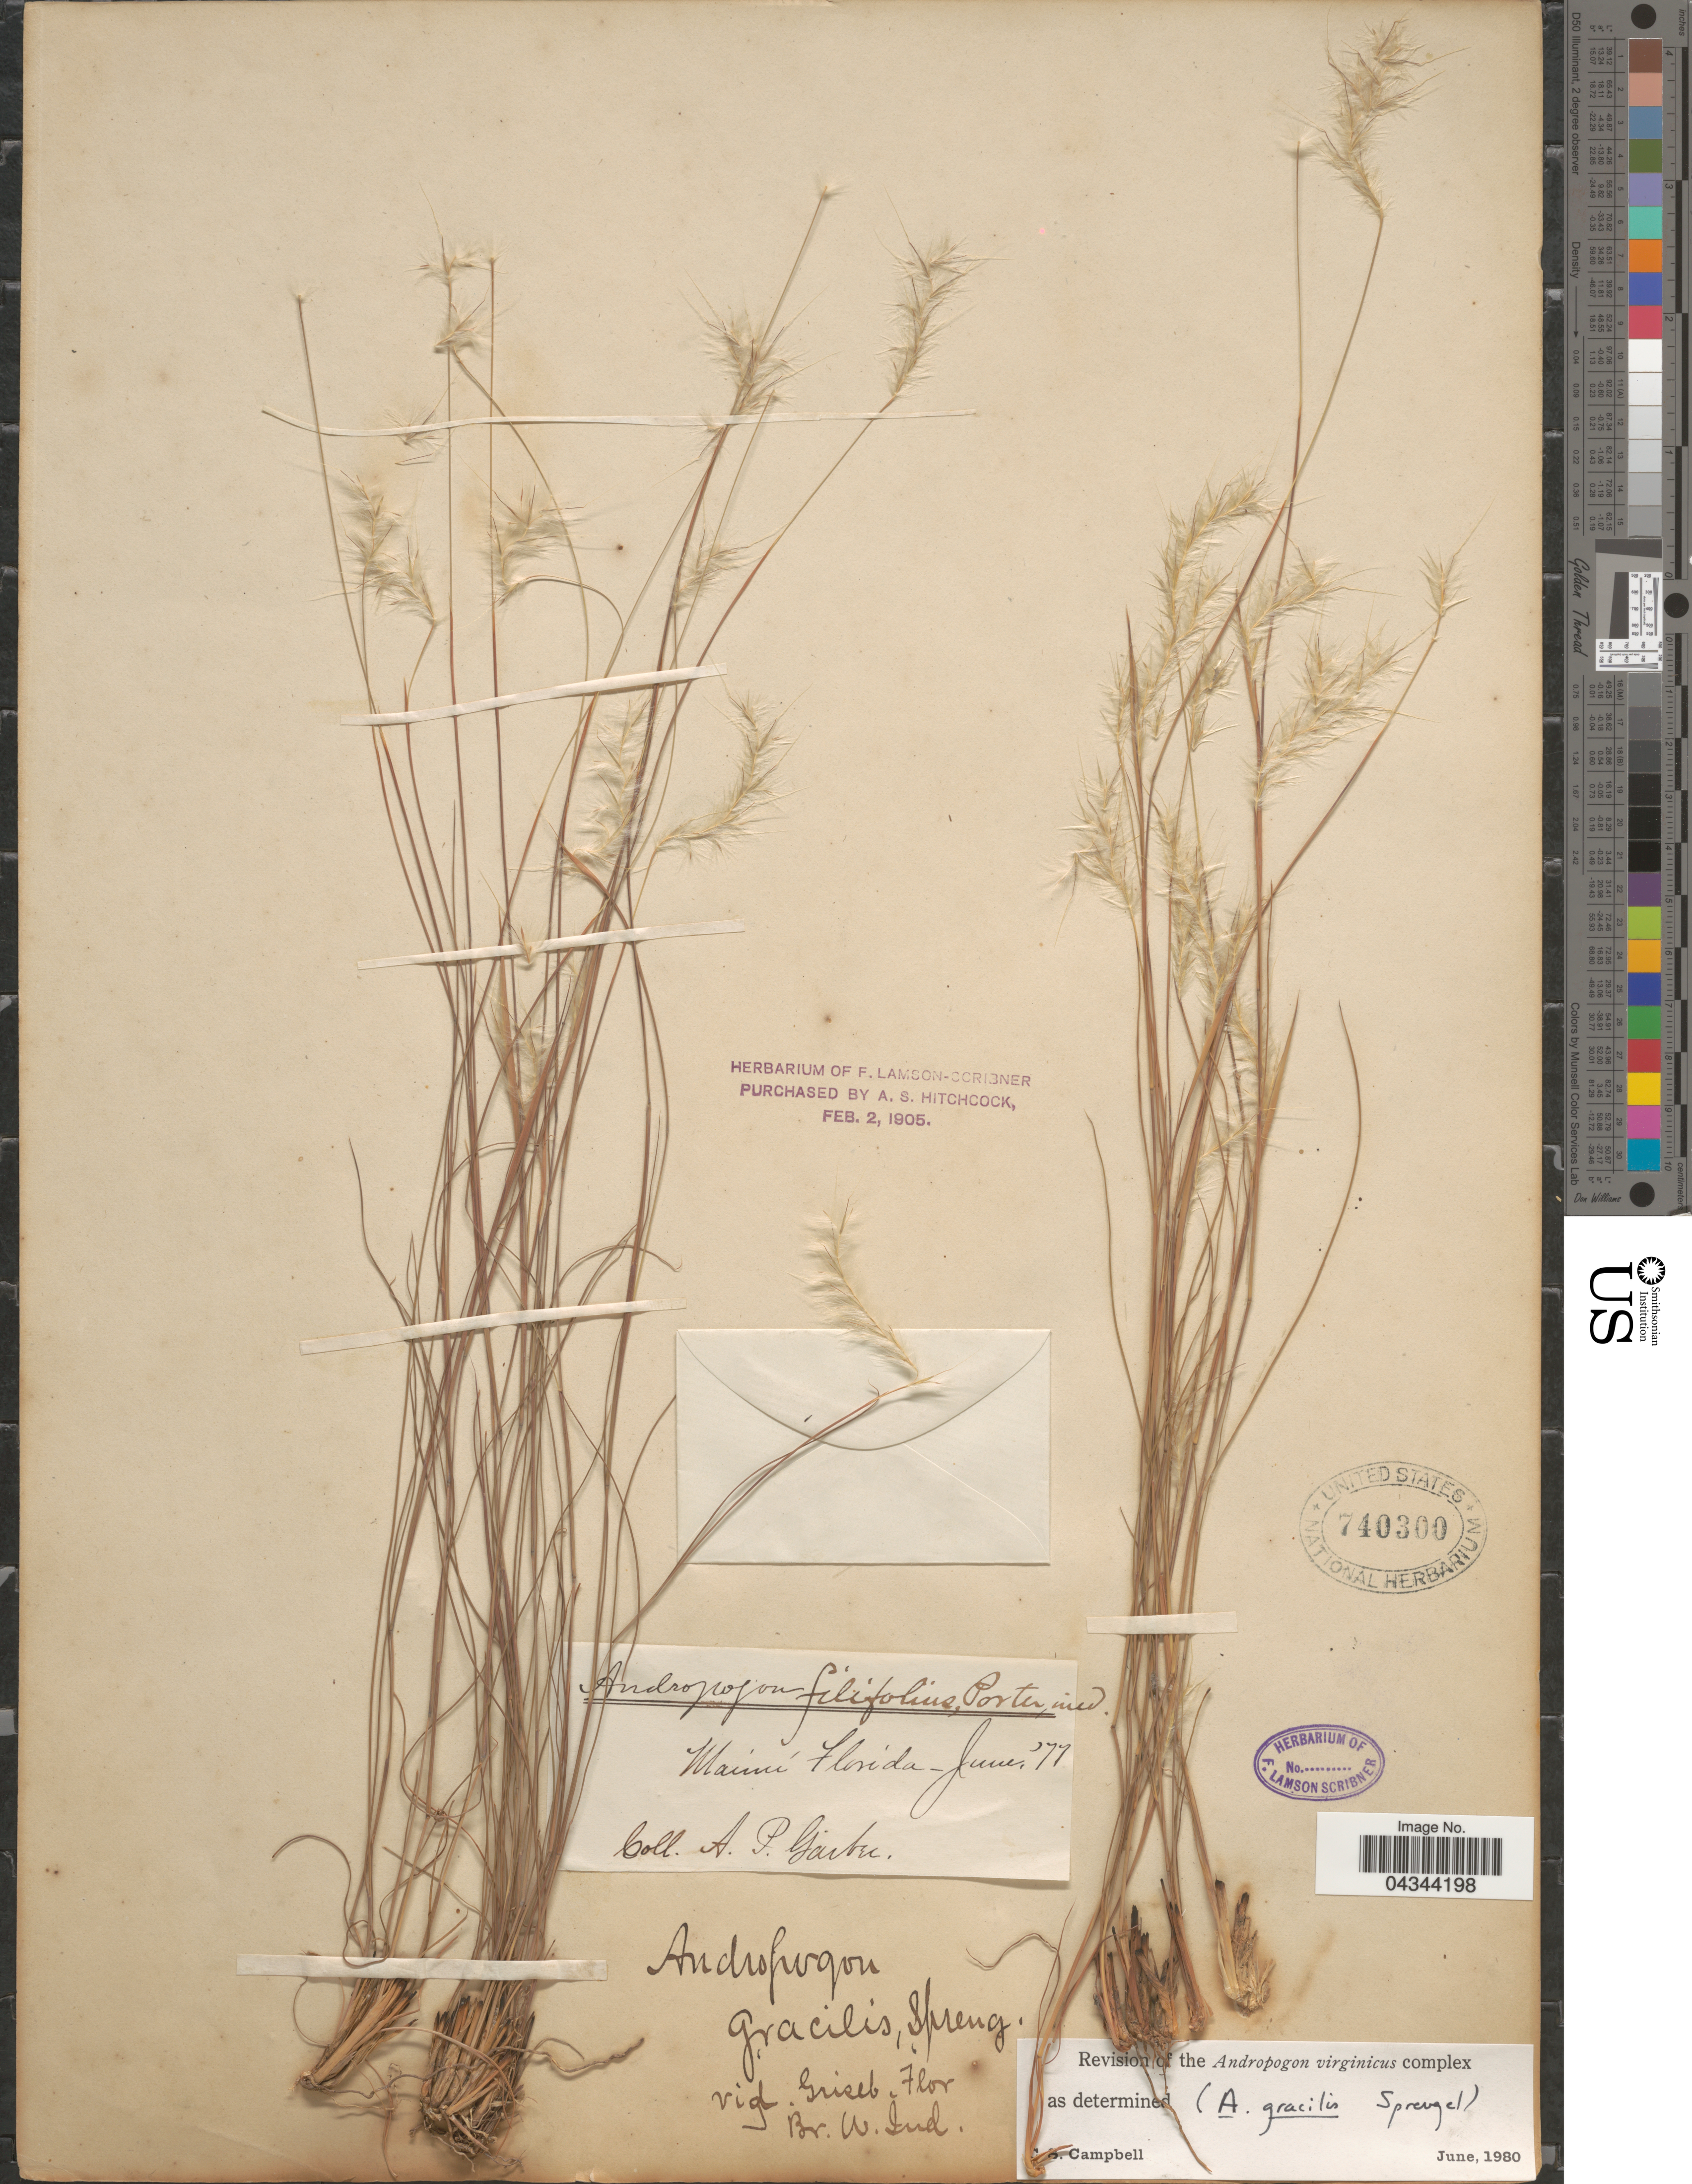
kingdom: Plantae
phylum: Tracheophyta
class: Liliopsida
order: Poales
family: Poaceae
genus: Andropogon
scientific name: Andropogon virginicus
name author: L.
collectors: A. P. Garber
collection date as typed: Transcribed d/m/y: /6/77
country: United States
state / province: Florida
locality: Maimi.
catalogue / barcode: US 740300